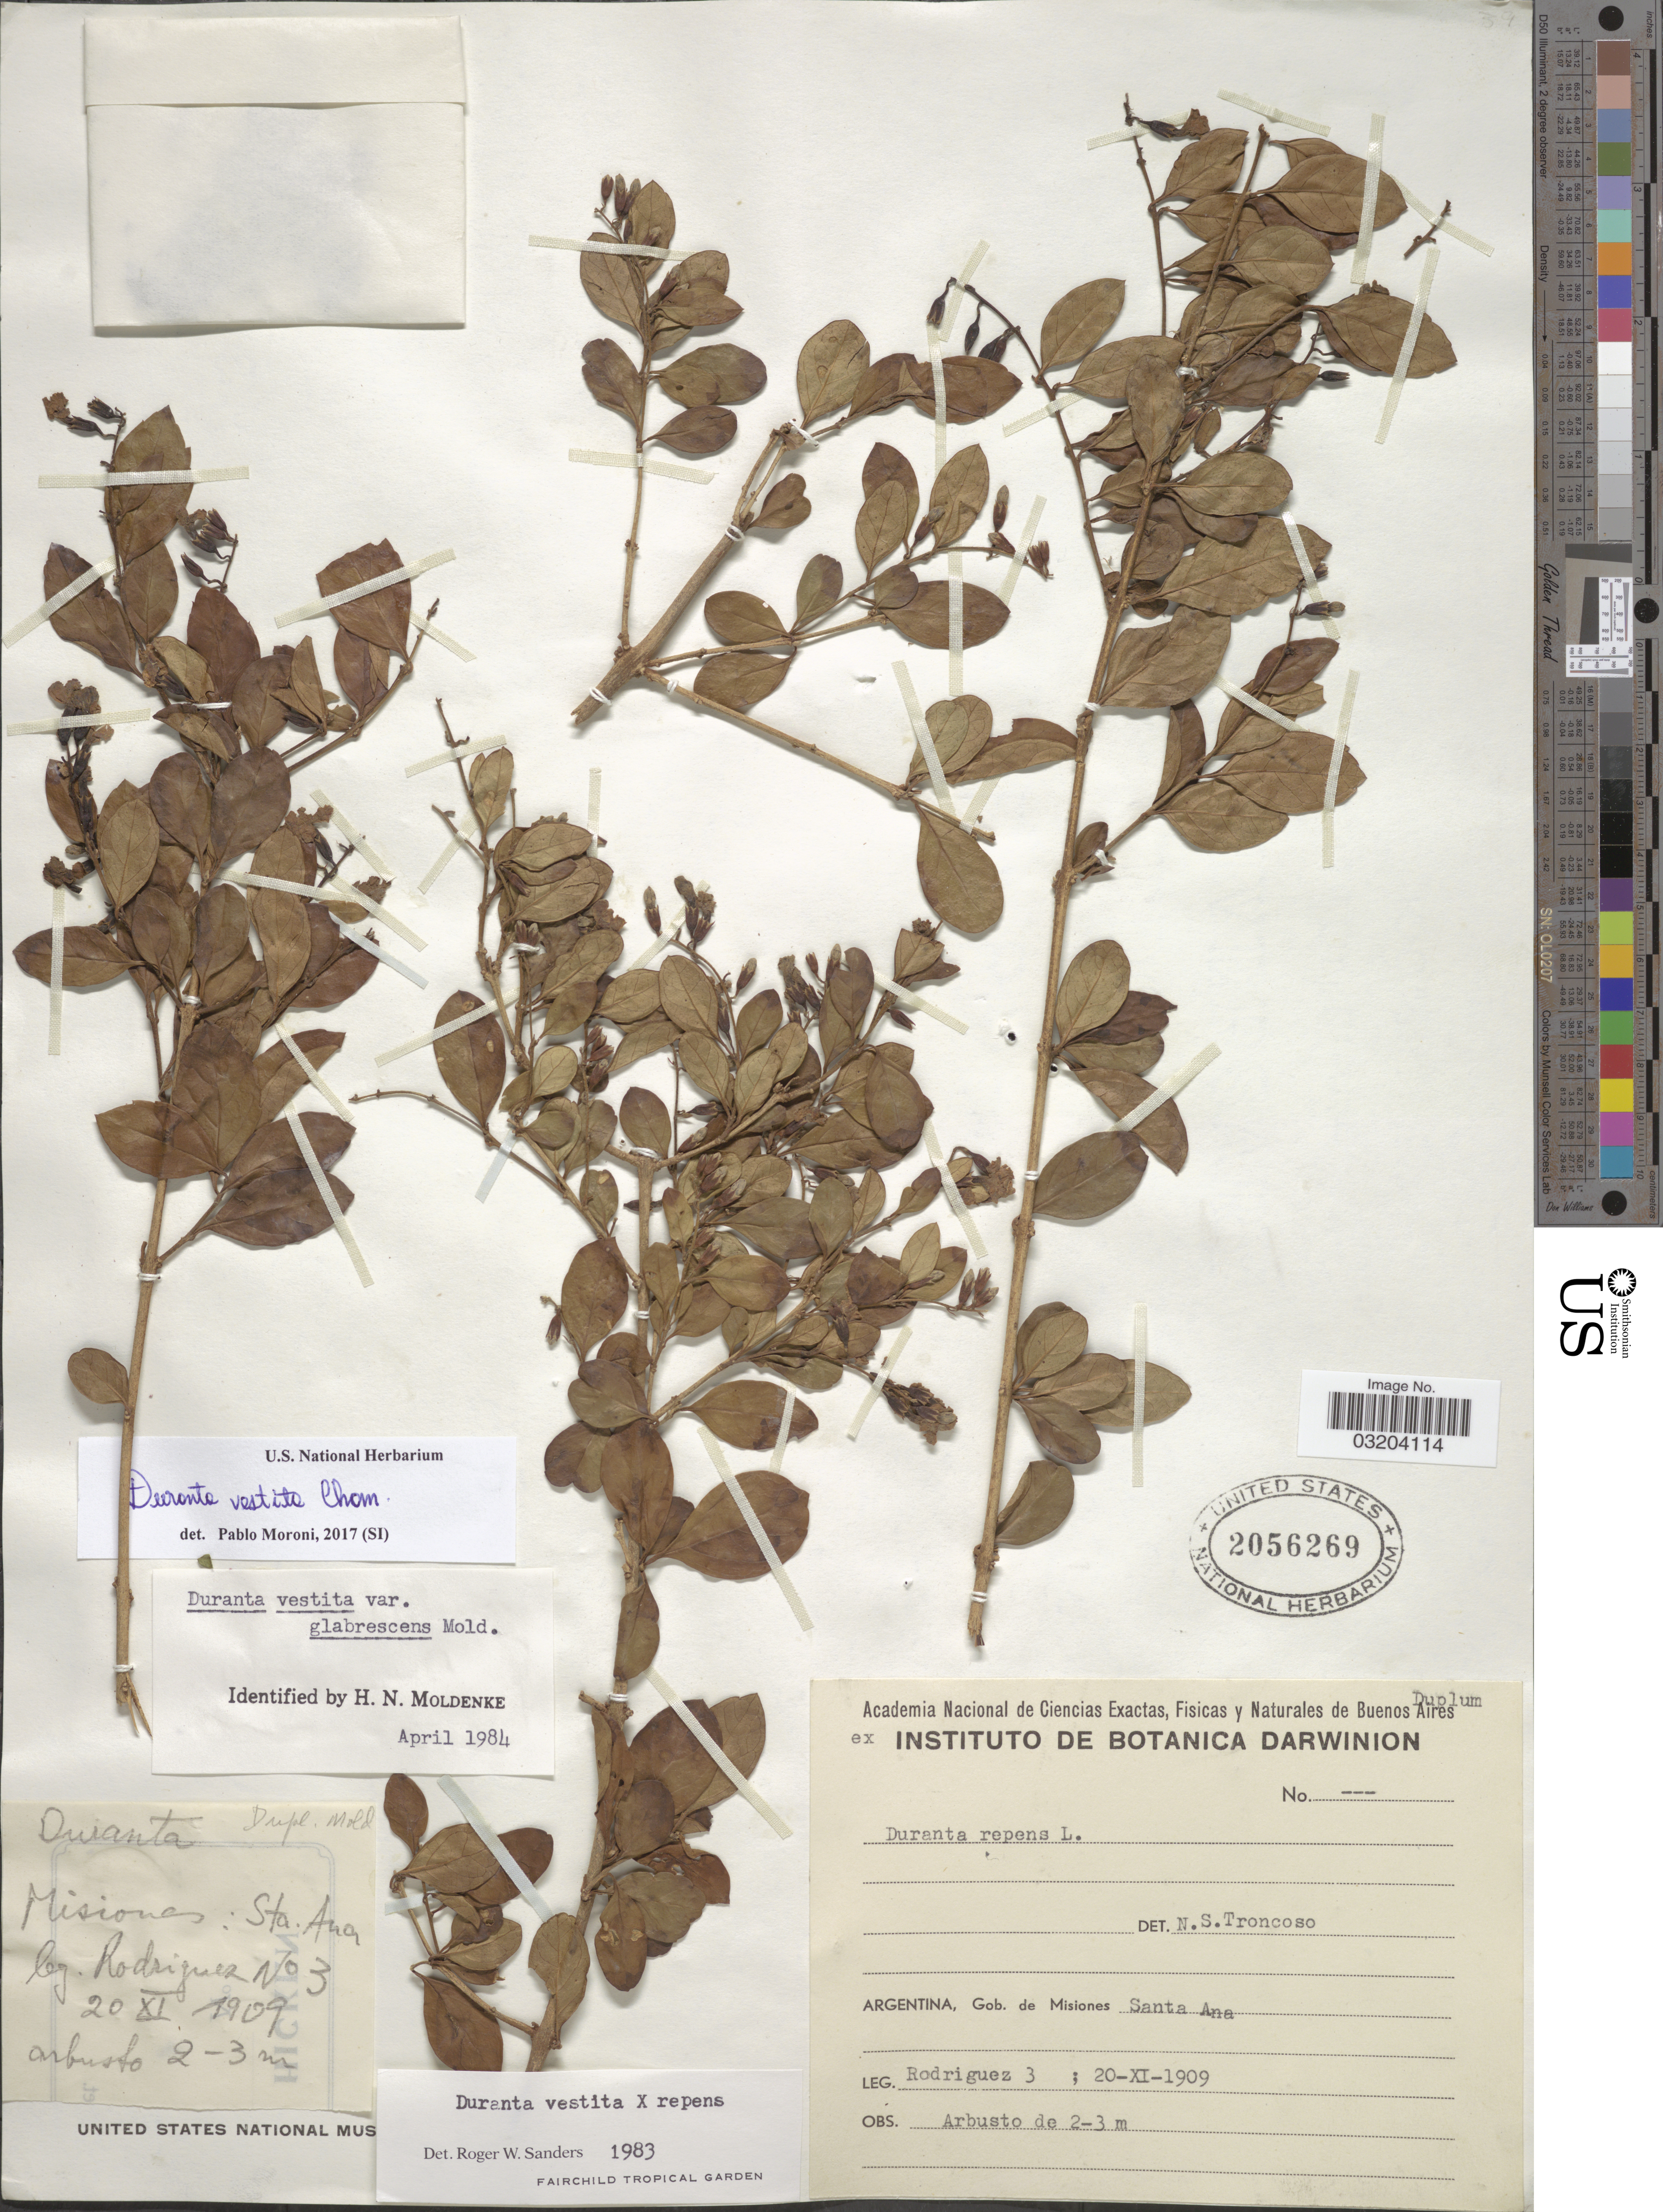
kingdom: Plantae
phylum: Tracheophyta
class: Magnoliopsida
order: Lamiales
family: Verbenaceae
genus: Duranta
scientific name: Duranta vestita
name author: Cham.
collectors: Rodriguez, --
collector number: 3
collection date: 1909-11-20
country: Argentina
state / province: Misiones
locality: Gob. de Misiones. Santa Ana.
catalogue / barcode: US 2056269